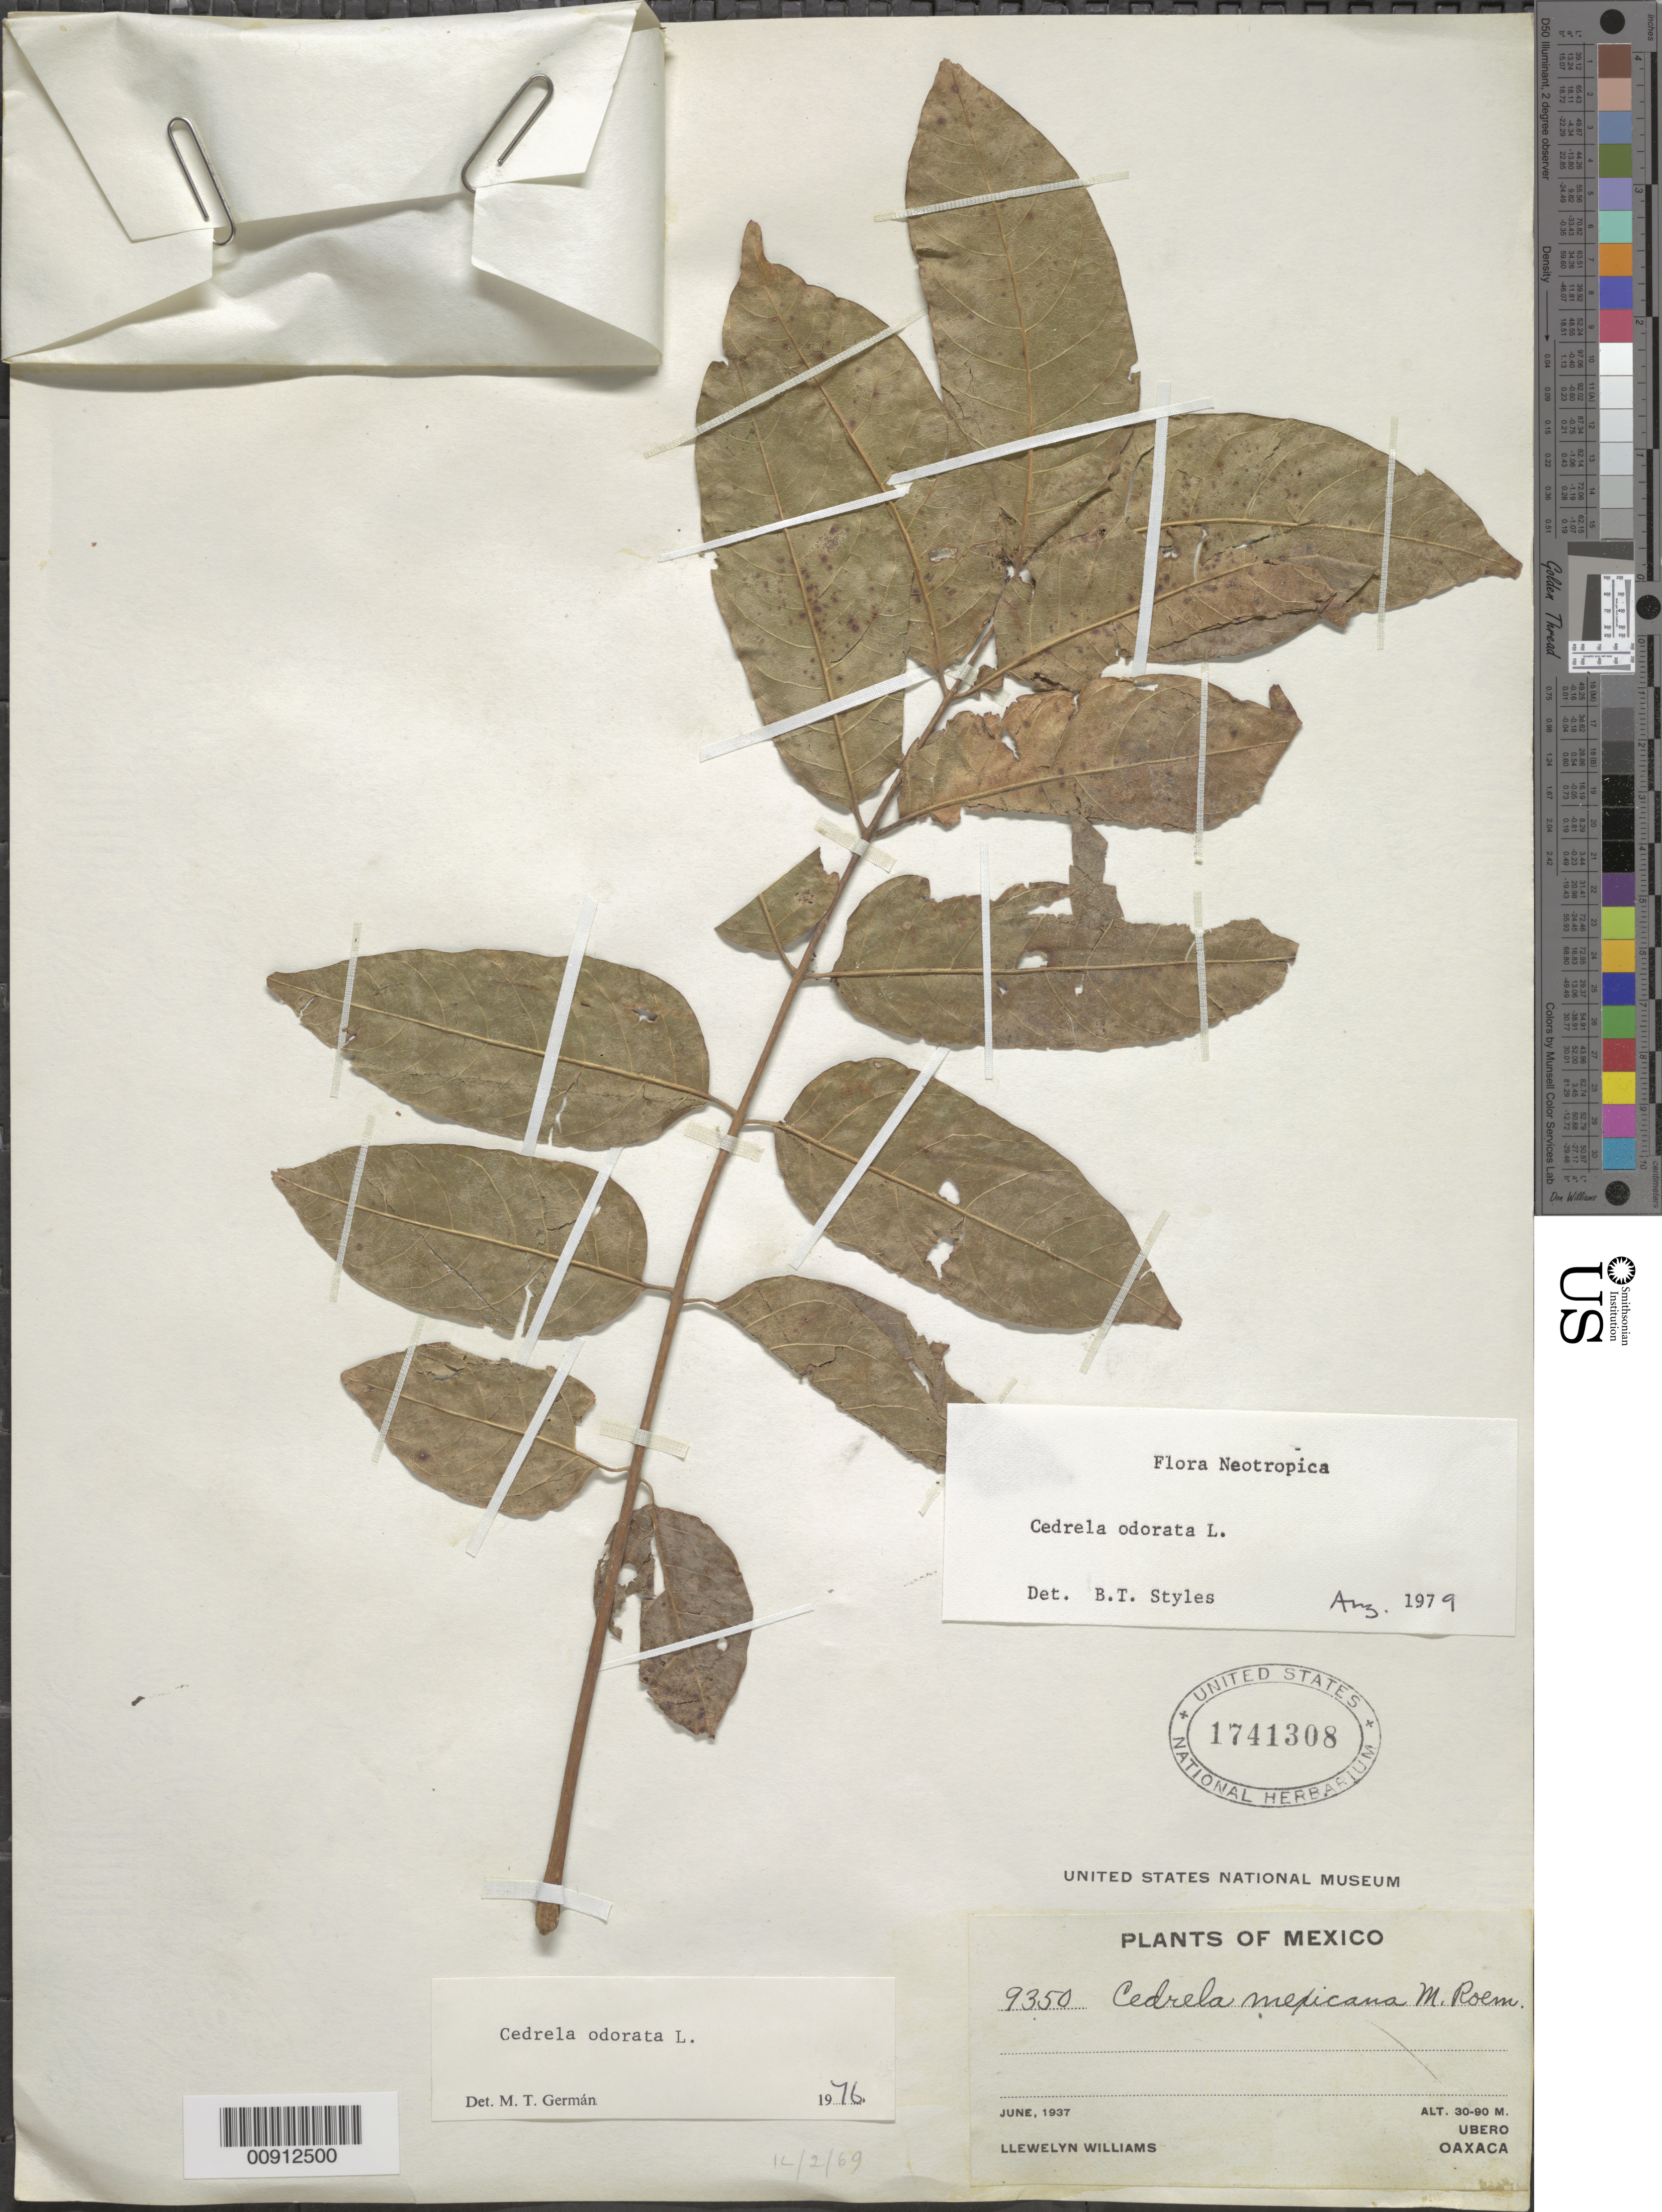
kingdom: Plantae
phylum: Tracheophyta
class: Magnoliopsida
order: Sapindales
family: Meliaceae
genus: Cedrela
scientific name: Cedrela odorata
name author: L.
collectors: L. Williams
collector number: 9350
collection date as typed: Jun 1937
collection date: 1937-06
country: Mexico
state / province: Oaxaca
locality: Ubero, Oaxaca.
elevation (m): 90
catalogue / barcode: US 1741308